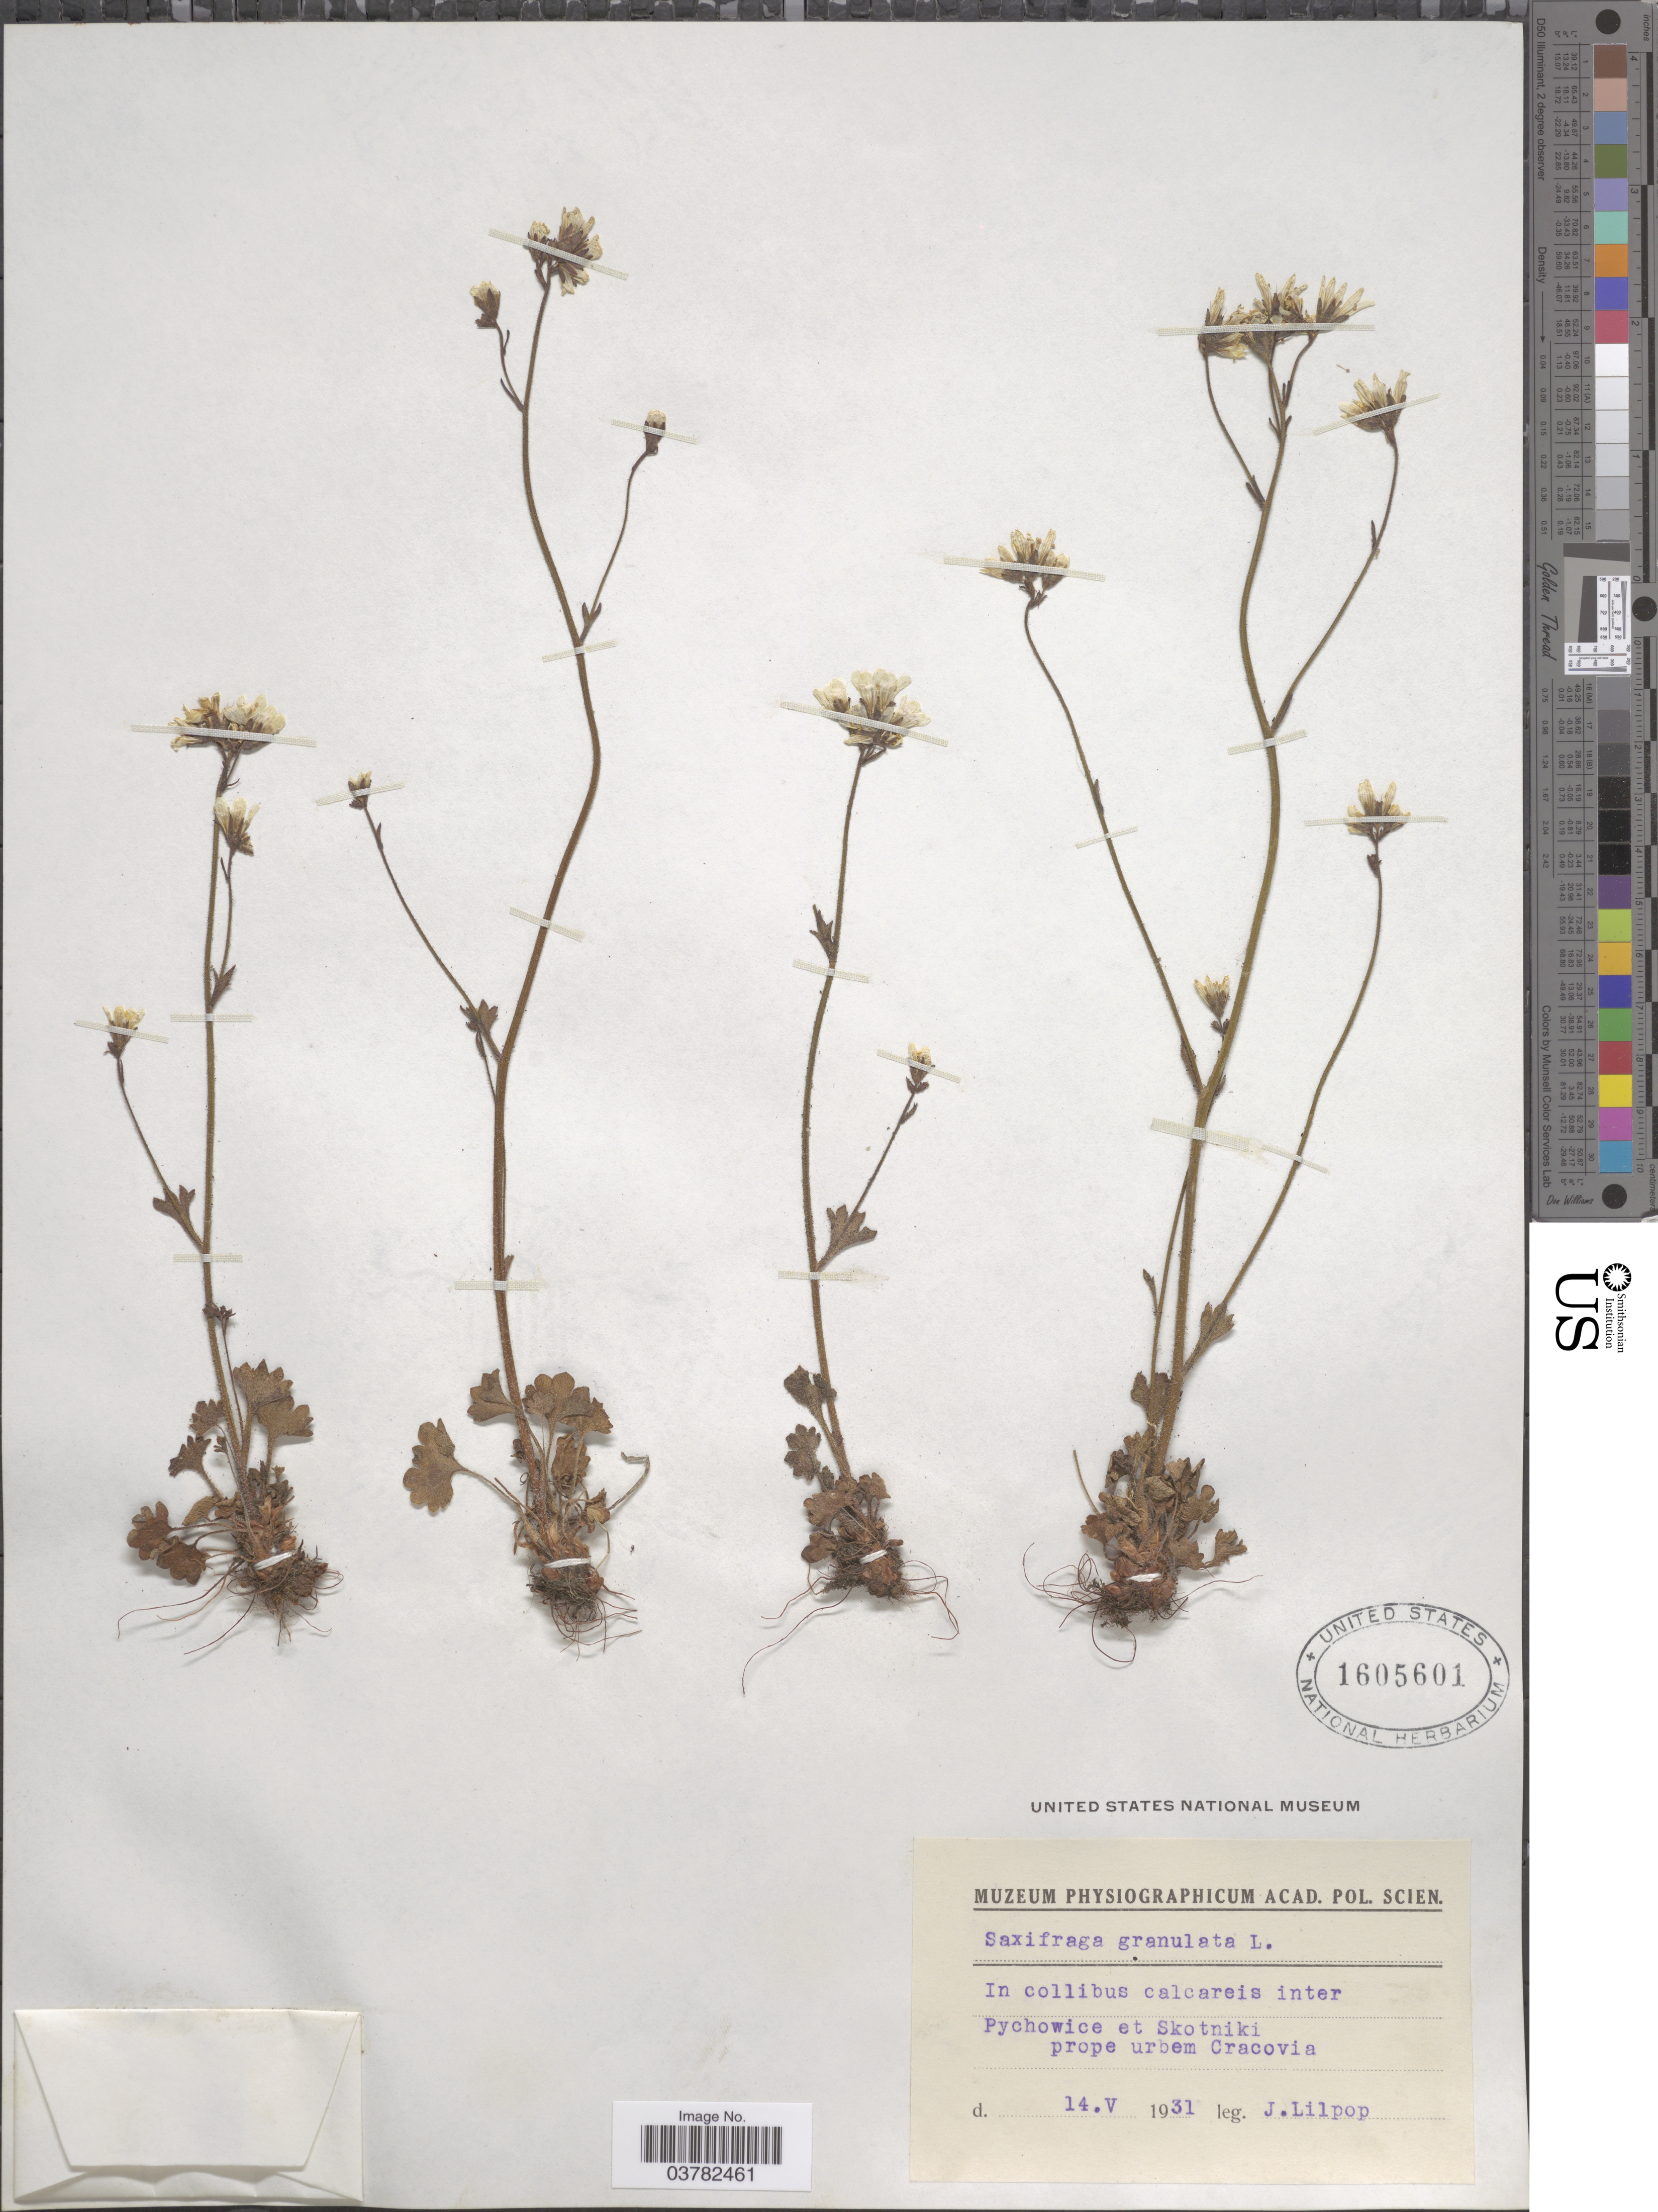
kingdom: Plantae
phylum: Tracheophyta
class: Magnoliopsida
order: Saxifragales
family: Saxifragaceae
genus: Saxifraga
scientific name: Saxifraga granulata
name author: L.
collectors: J. Lilpop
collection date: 1931-05-14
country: Poland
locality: In collibus calcareis inter. Pychowice et Skotniki prope urbem Cracovia.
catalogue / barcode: US 1605601